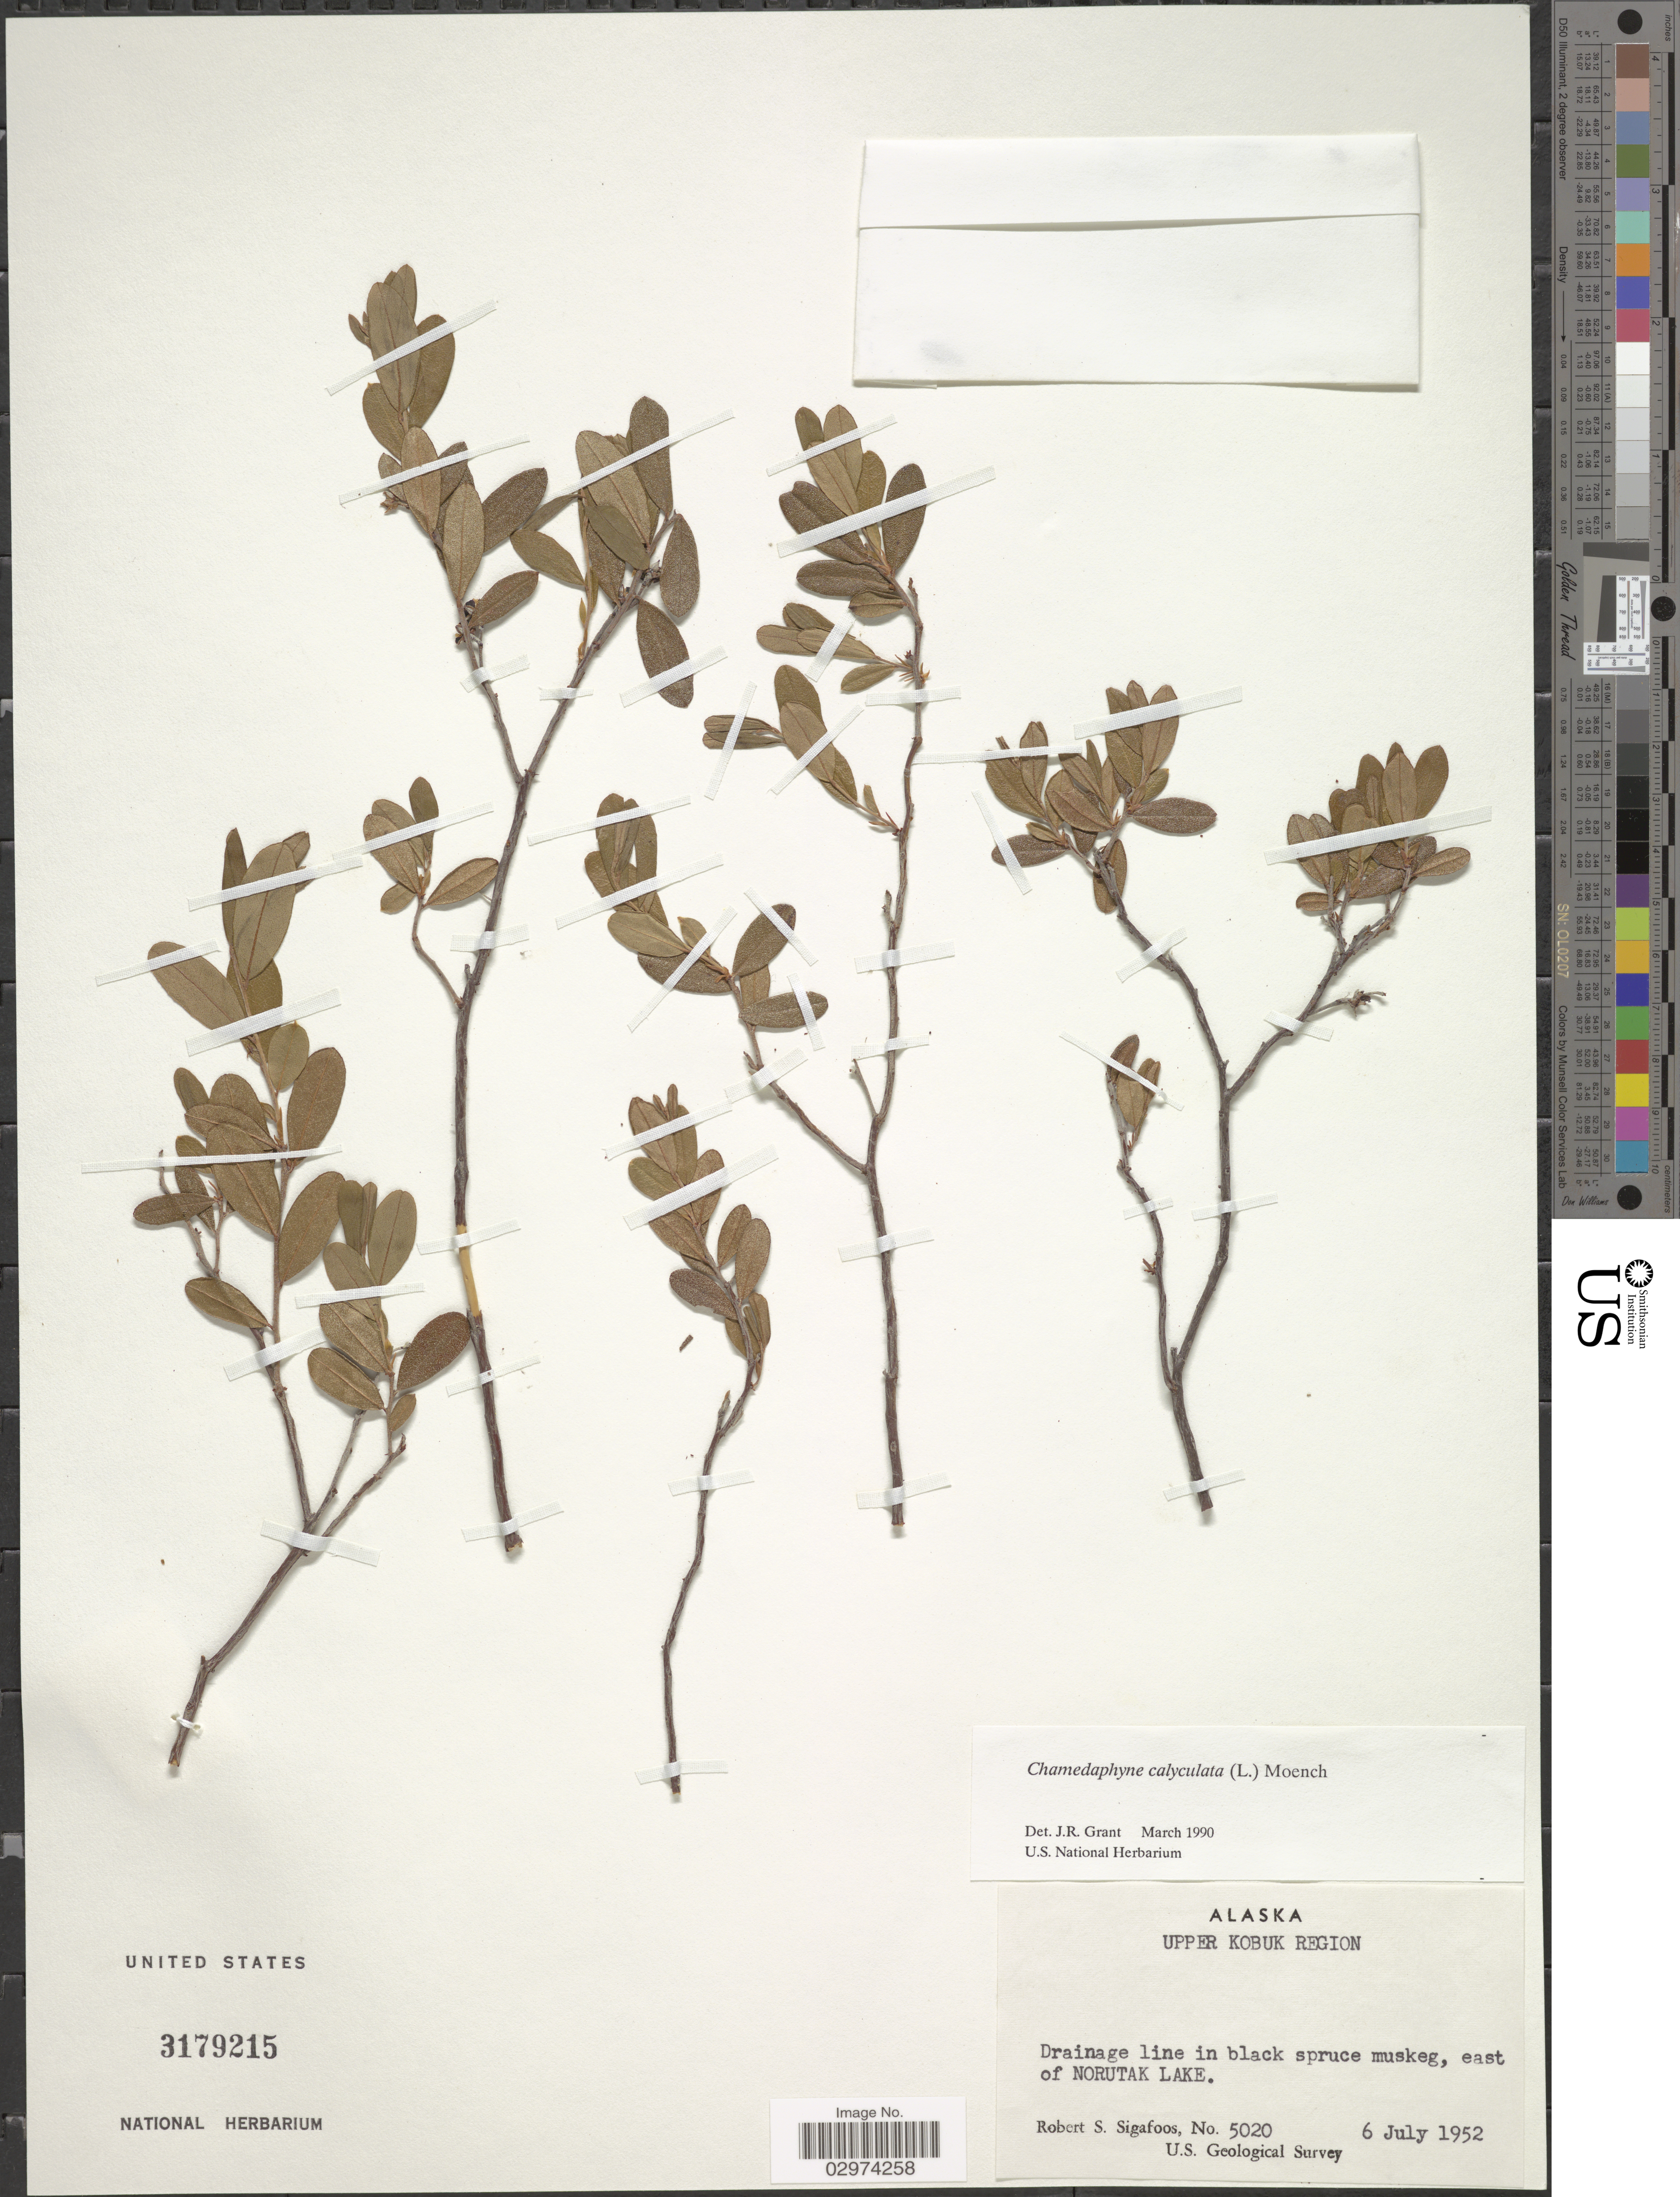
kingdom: Plantae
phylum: Tracheophyta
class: Magnoliopsida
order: Ericales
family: Ericaceae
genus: Chamaedaphne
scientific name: Chamaedaphne calyculata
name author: (L.) Moench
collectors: R. Sigafoos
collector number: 5020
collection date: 1952-07-06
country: United States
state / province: Alaska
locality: Upper Kobuk Region. East of Norutak Lake.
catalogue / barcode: US 3179215